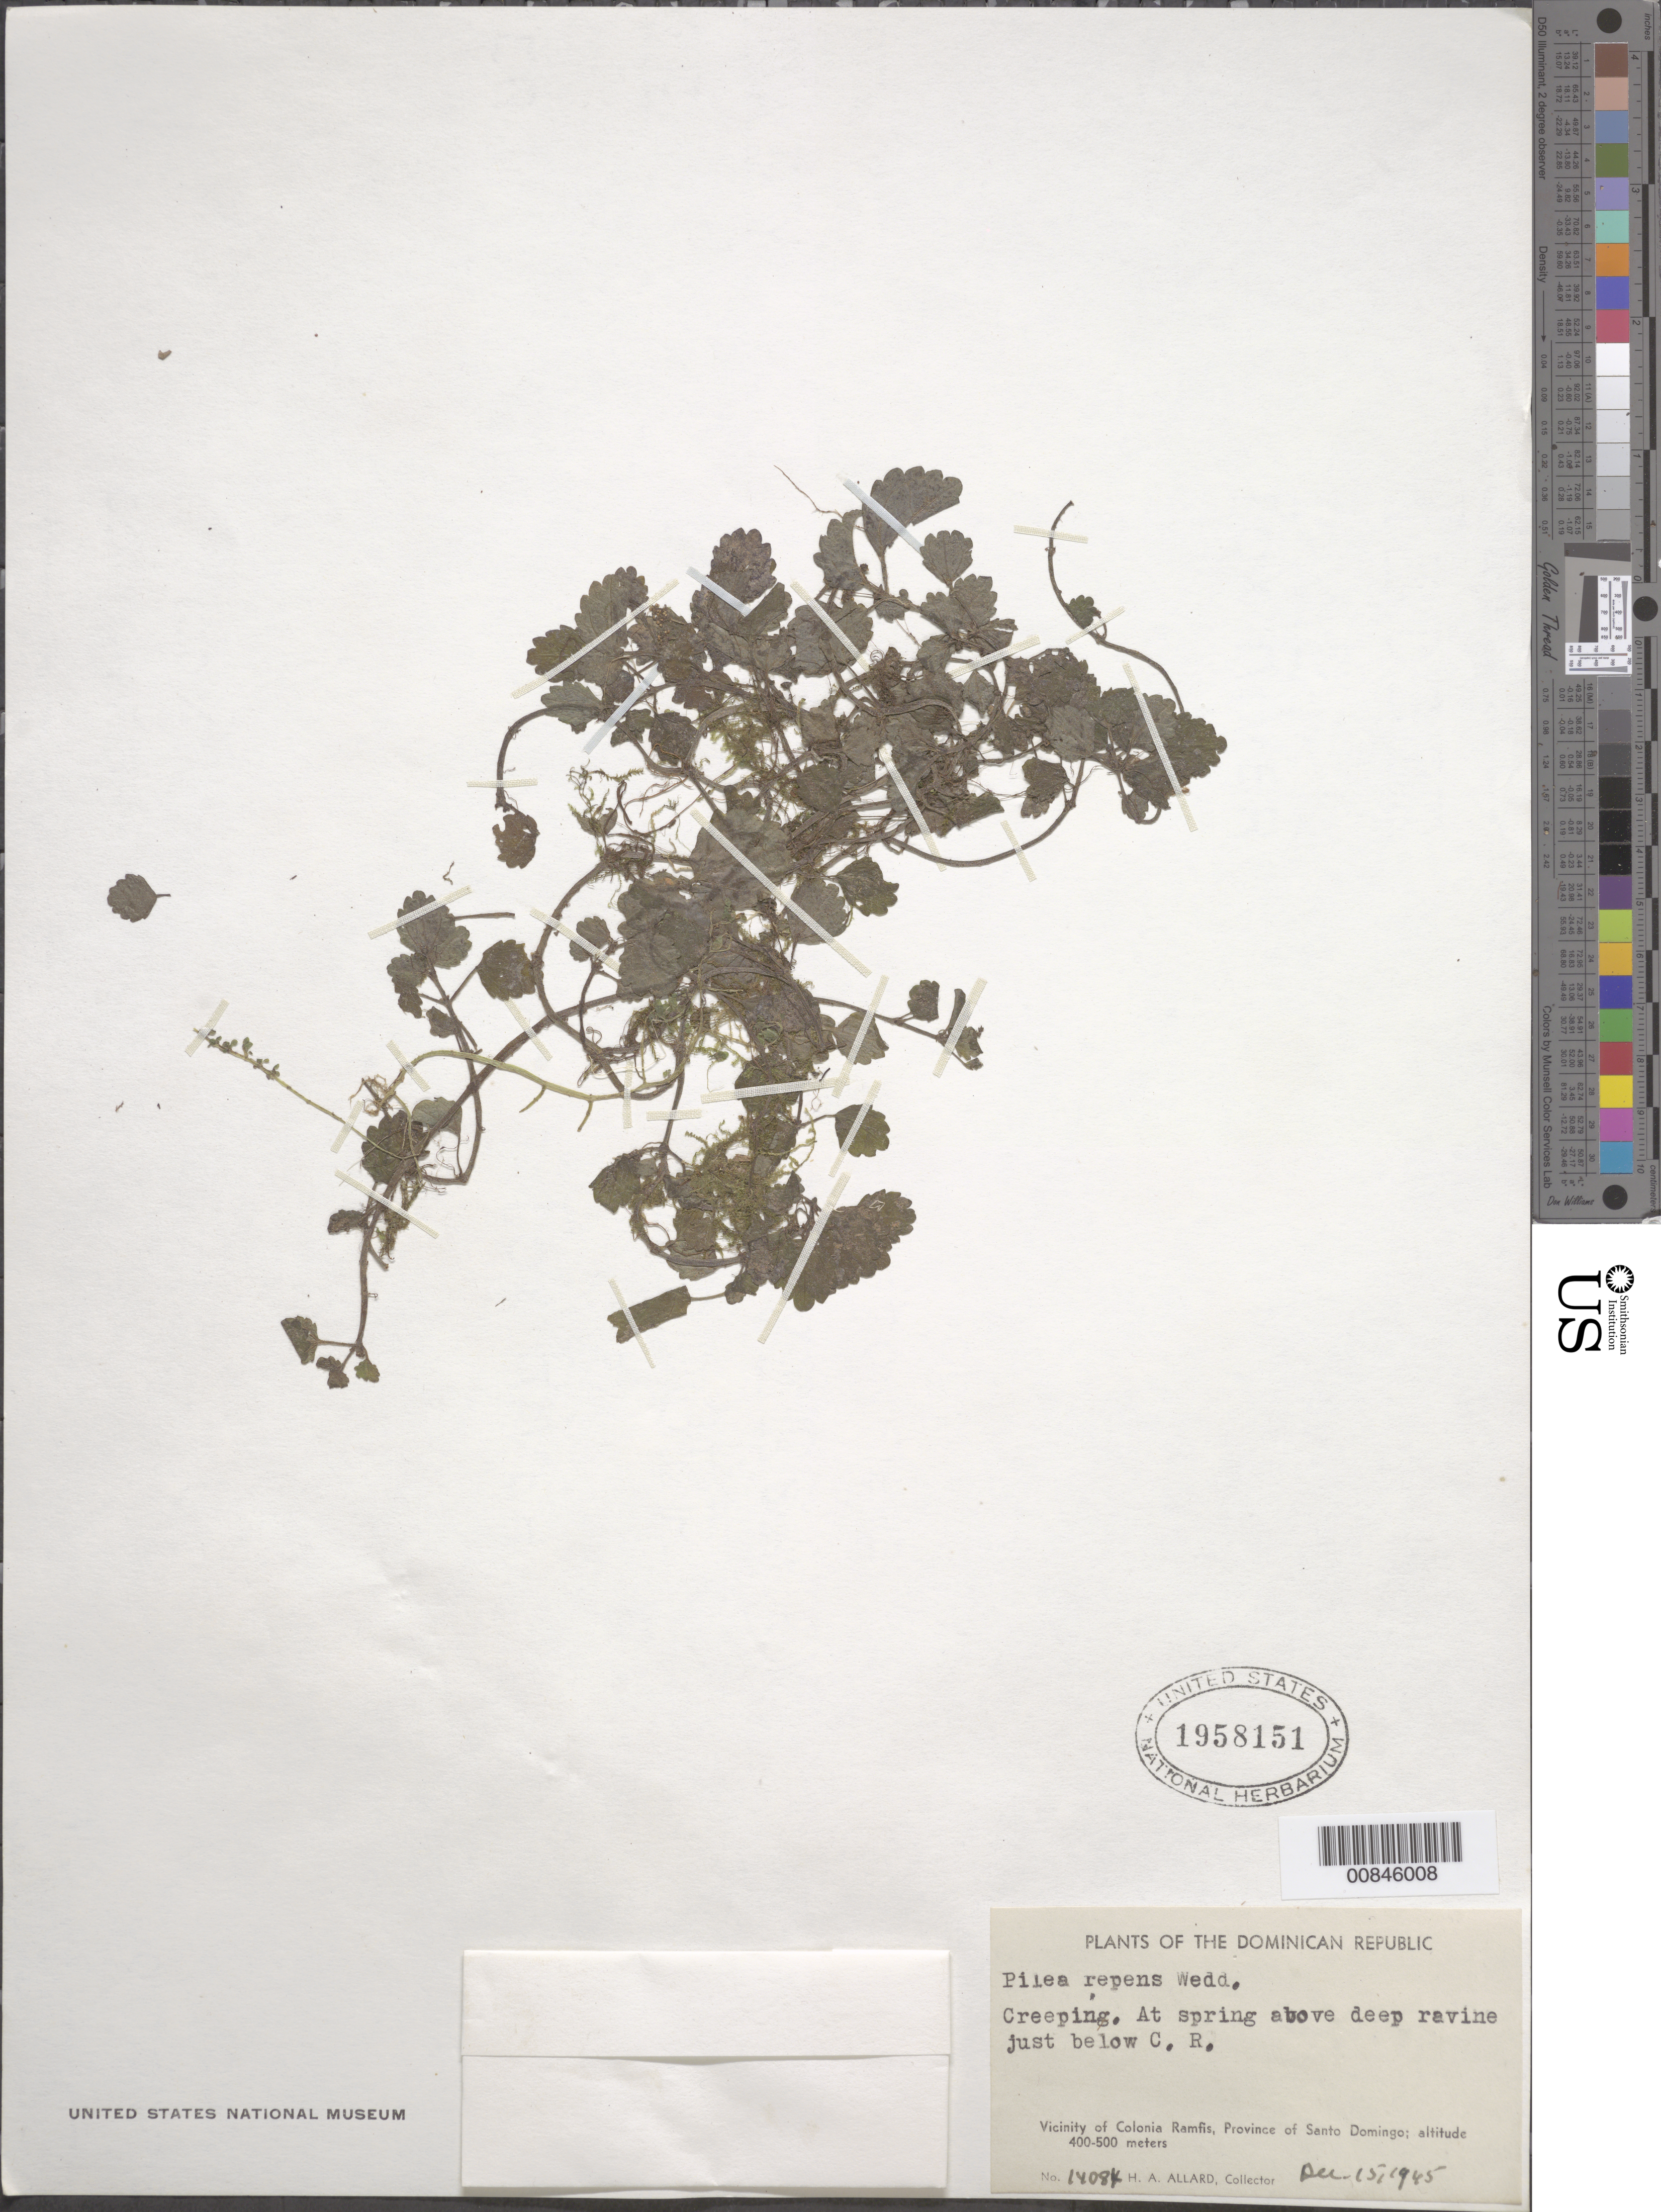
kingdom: Plantae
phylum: Tracheophyta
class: Magnoliopsida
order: Rosales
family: Urticaceae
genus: Pilea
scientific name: Pilea repens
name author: (Sw.) Wedd.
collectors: H. A. Allard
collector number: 14084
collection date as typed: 15 Dec 1945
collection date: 1945-12-15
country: Dominican Republic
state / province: Distrito Nacional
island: Hispaniola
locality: Above deep ravine just below Colonia Ramfis, Province of Santo Domingo (obsolete).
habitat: At spring.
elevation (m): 400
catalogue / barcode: US 1958151